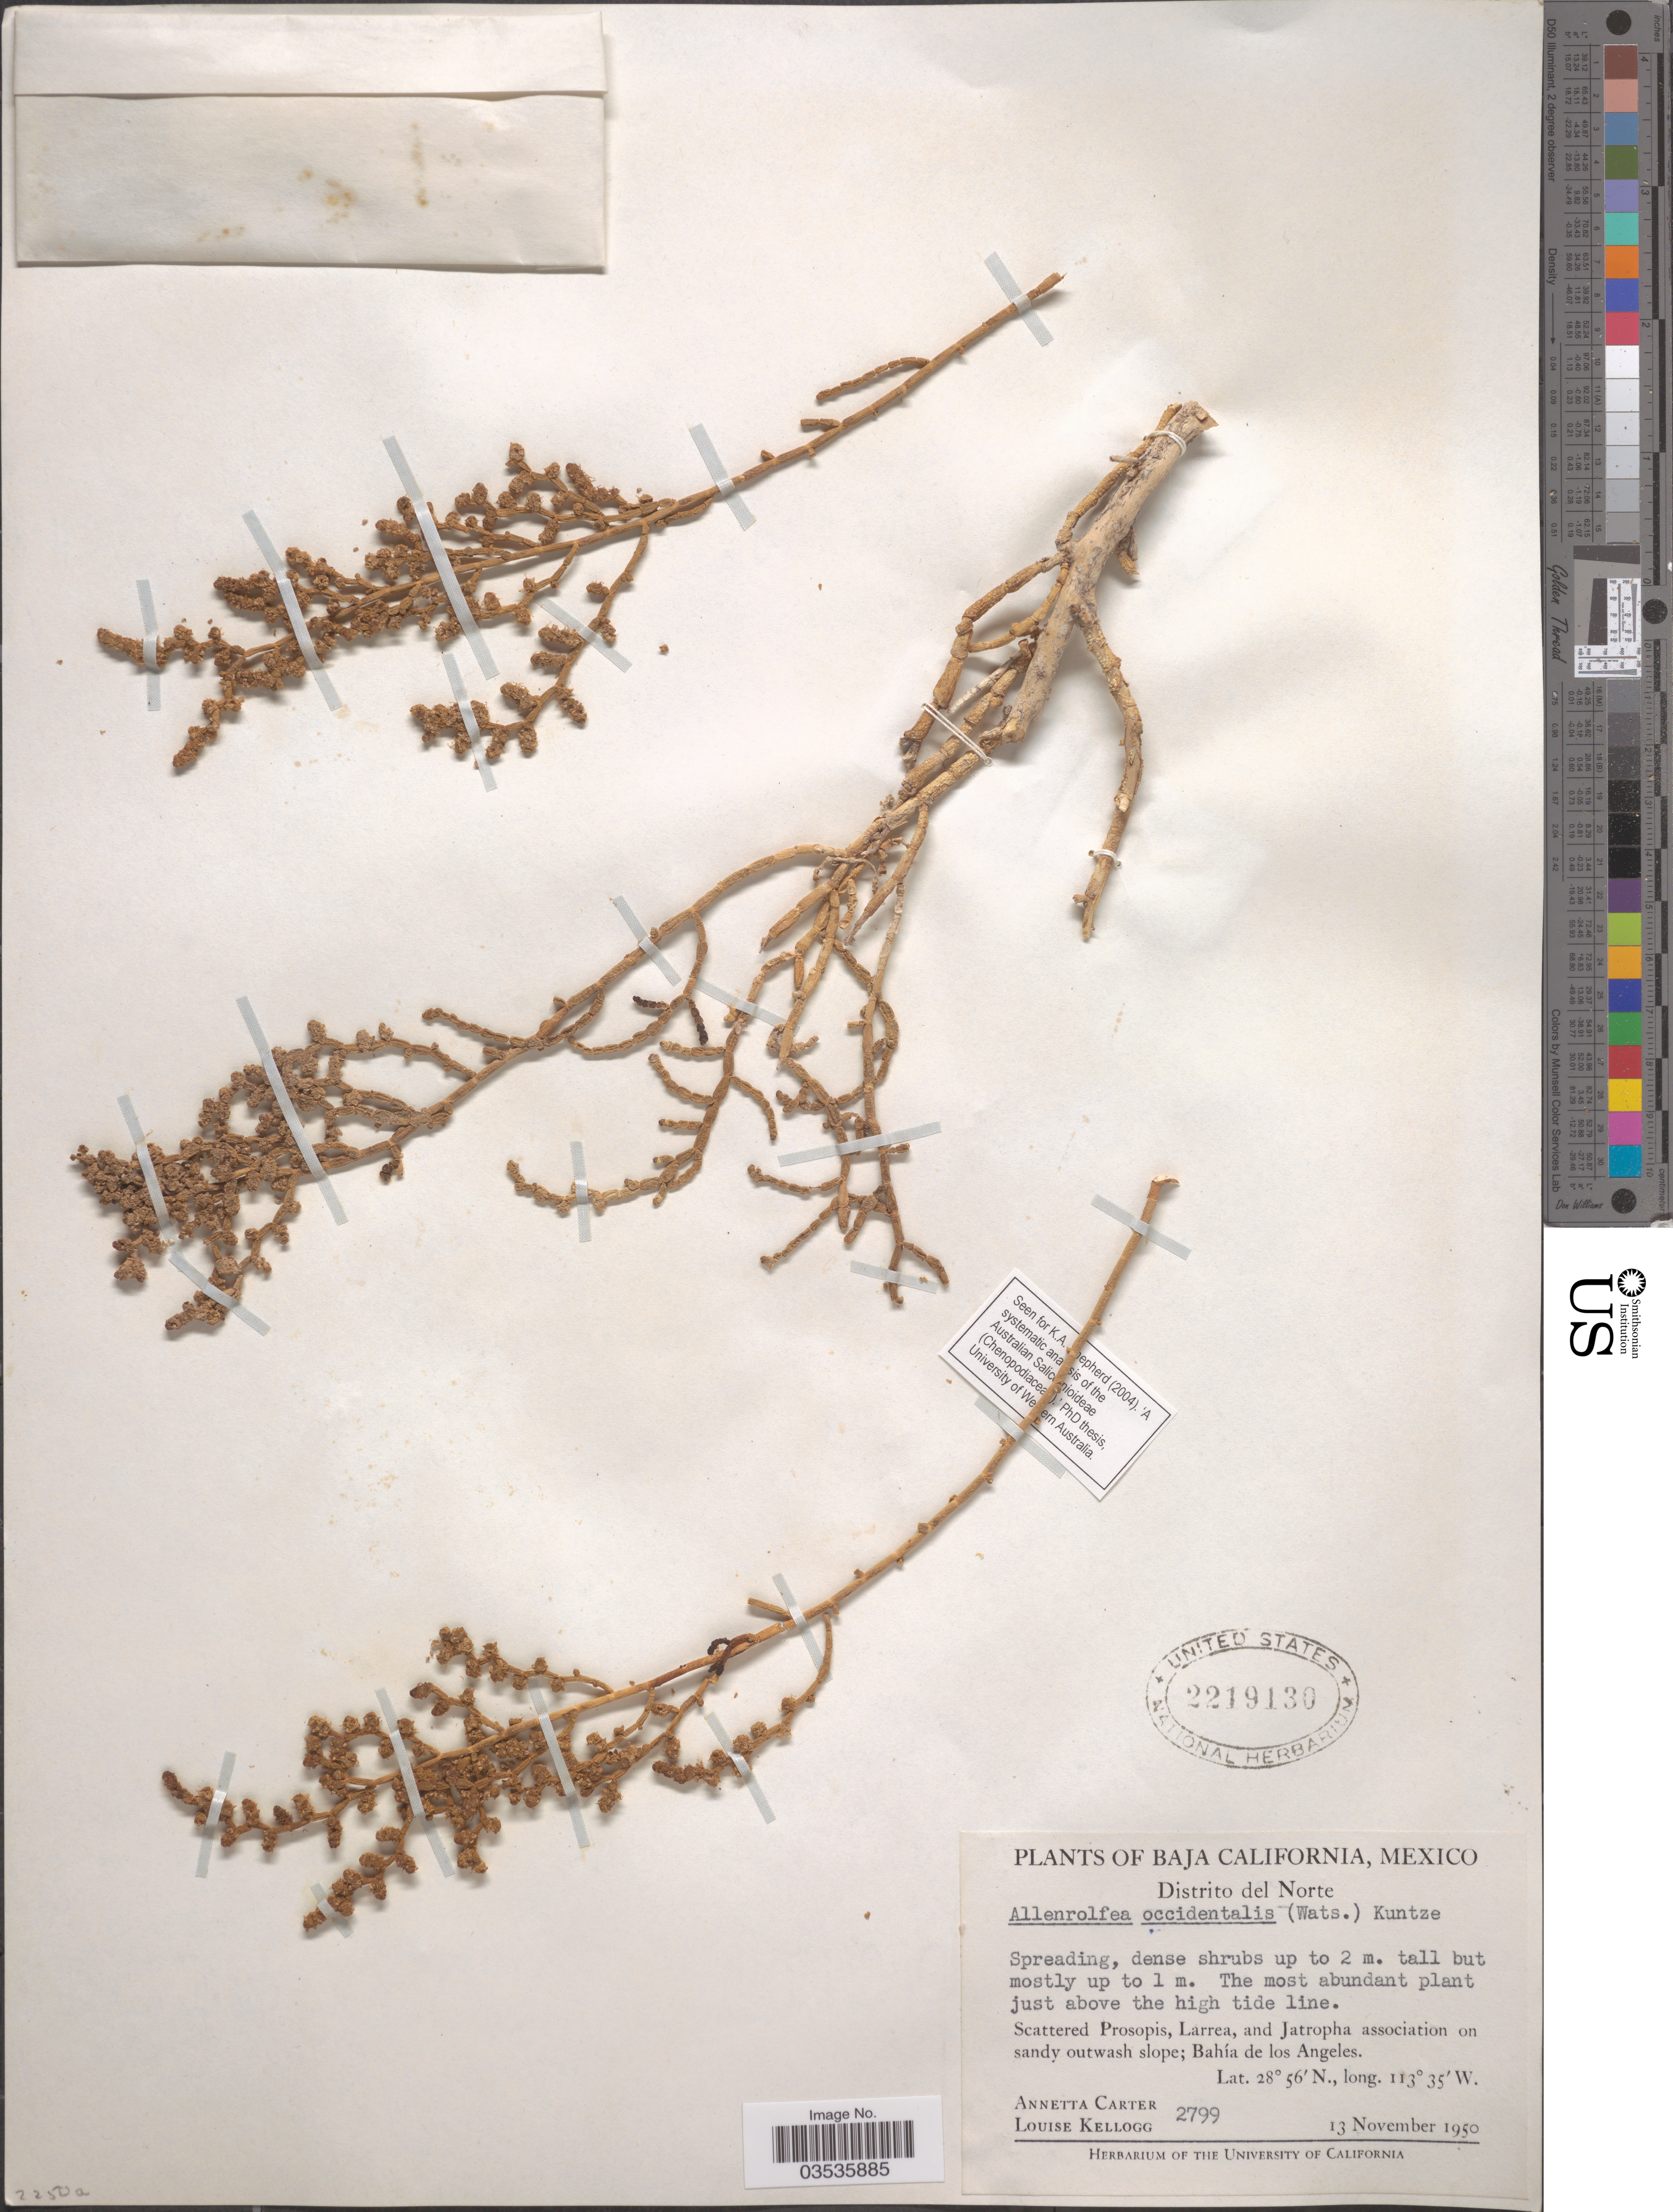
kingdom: Plantae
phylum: Tracheophyta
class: Magnoliopsida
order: Caryophyllales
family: Amaranthaceae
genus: Allenrolfea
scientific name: Allenrolfea occidentalis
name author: (S. Watson) Kuntze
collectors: A. Carter & L. Kellogg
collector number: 2799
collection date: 1950-11-13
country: Mexico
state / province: Baja California Norte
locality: Baja California. Distrito del Norte. Bahía de los Angeles.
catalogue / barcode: US 2219130